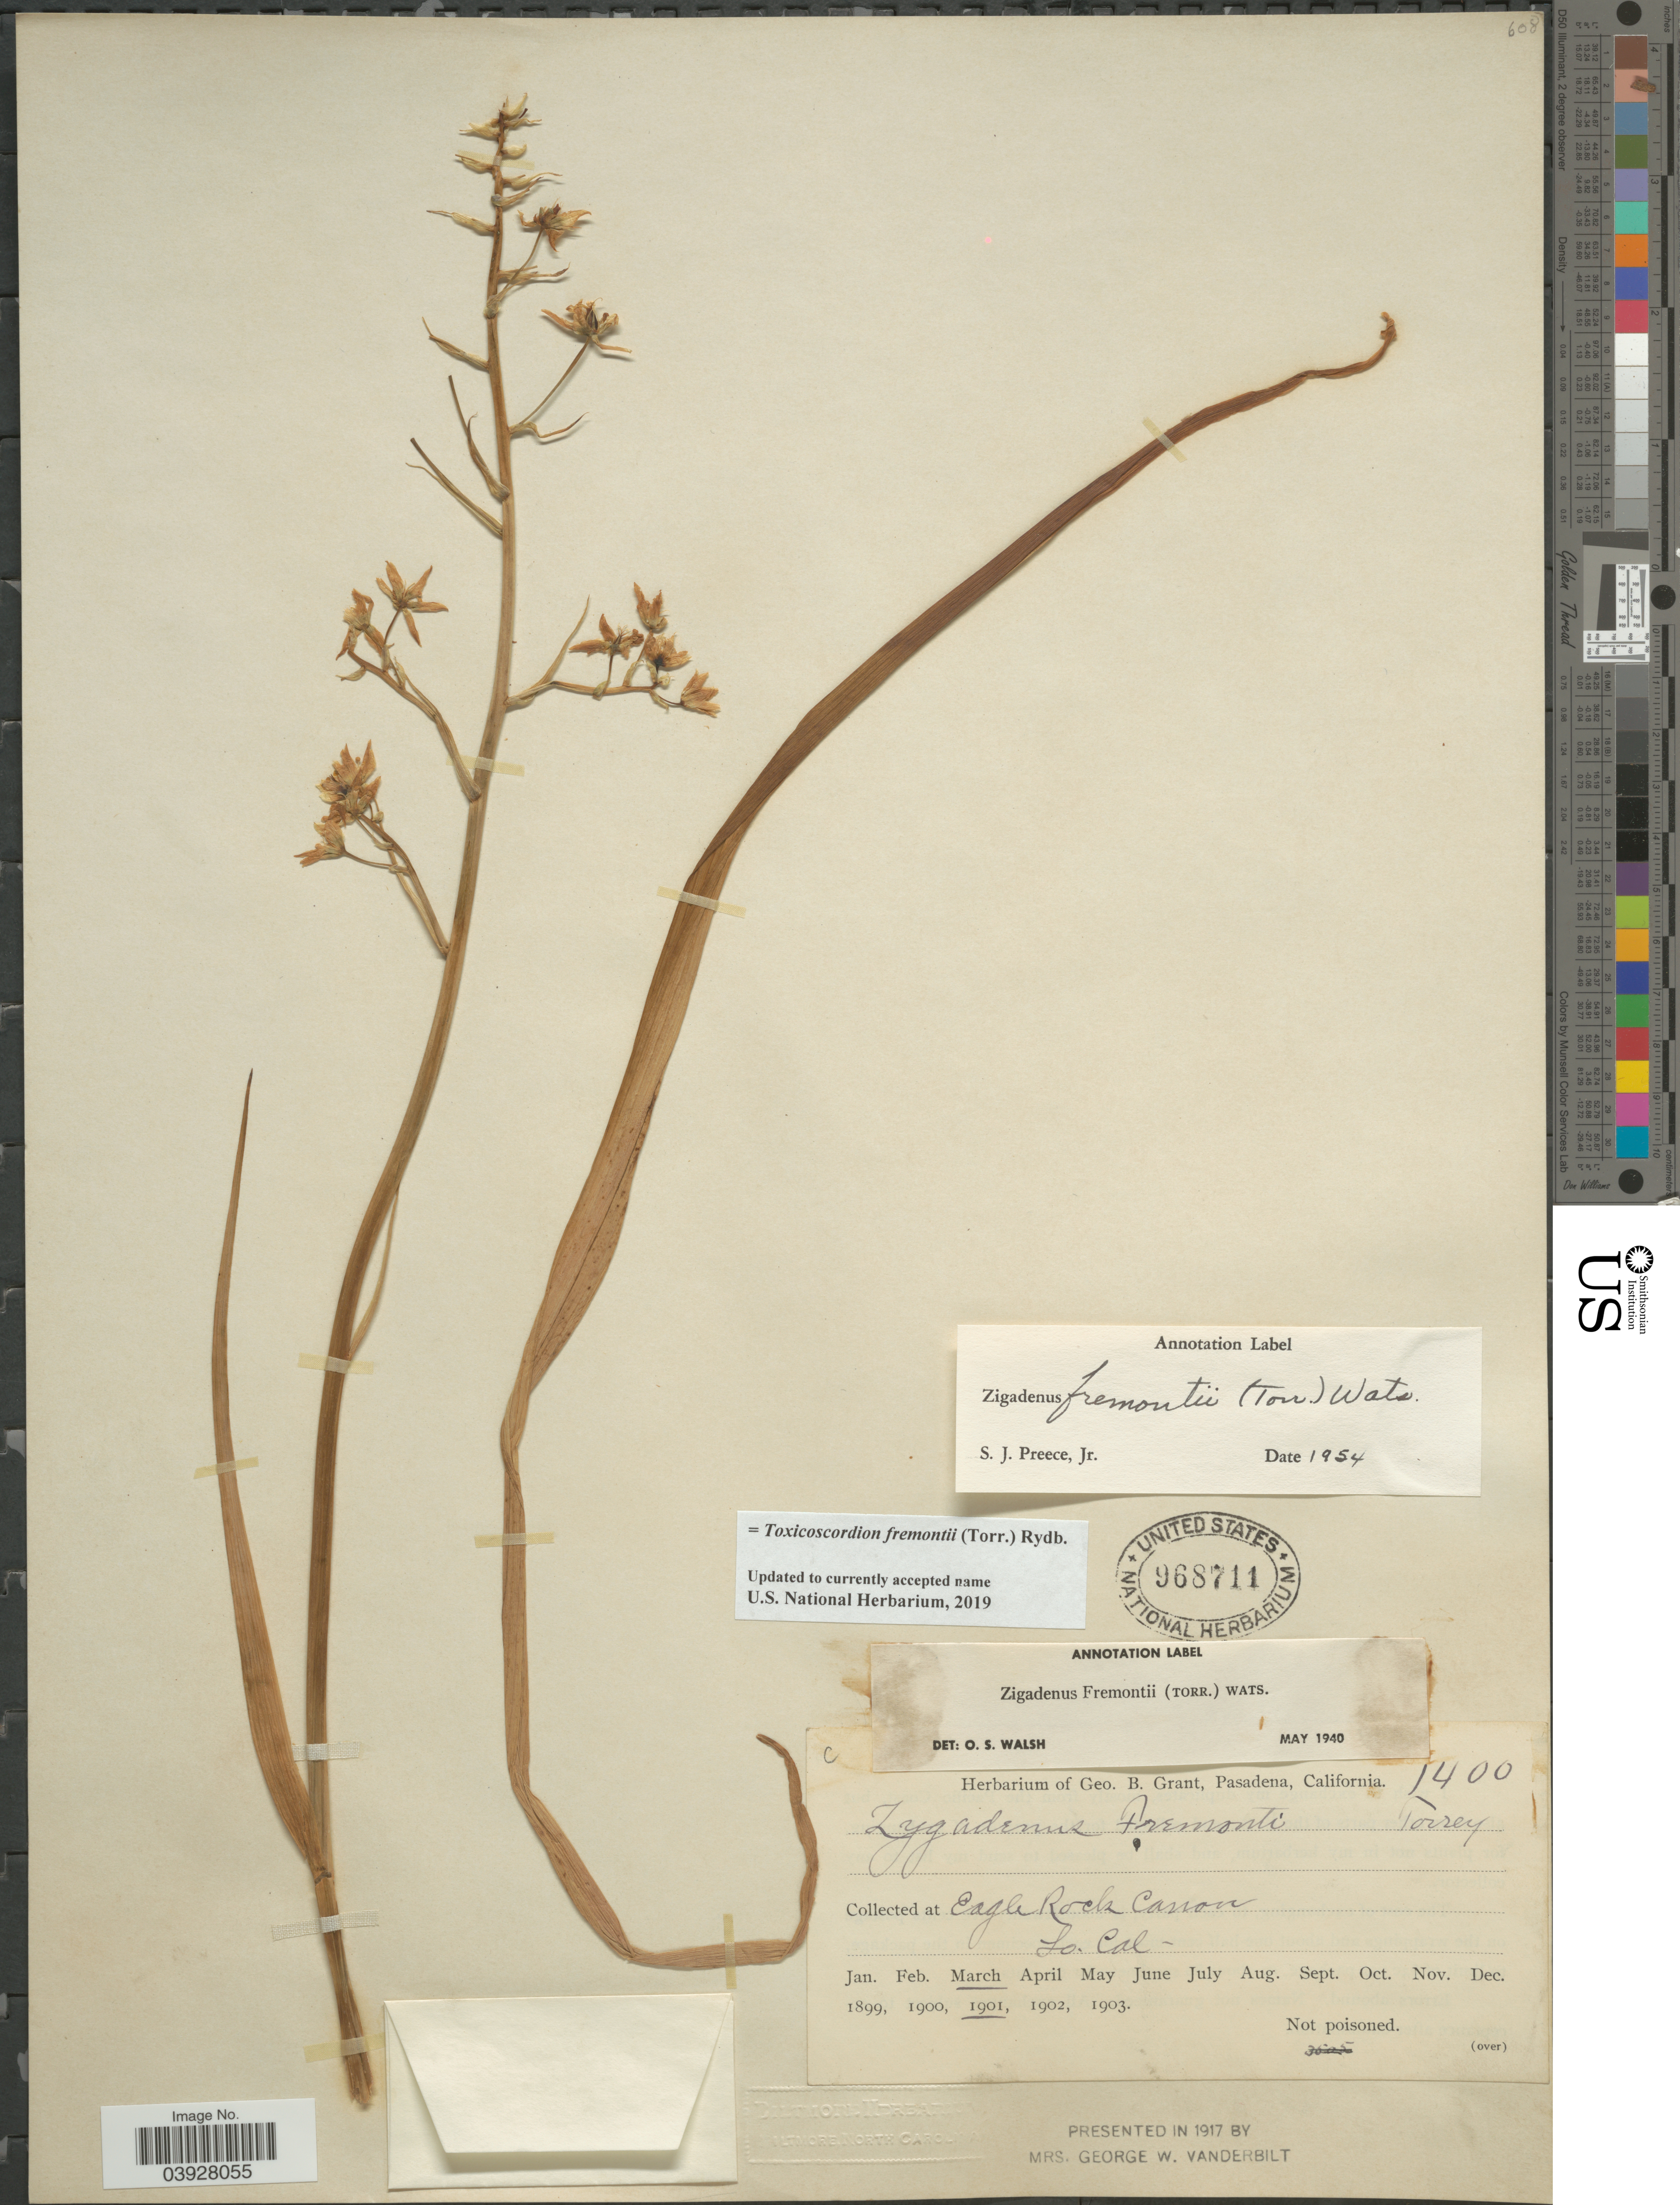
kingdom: Plantae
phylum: Tracheophyta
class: Liliopsida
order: Liliales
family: Melanthiaceae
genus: Toxicoscordion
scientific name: Toxicoscordion fremontii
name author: (Torr.) Rydb.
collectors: ex herb. Geo. B. Grant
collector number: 1400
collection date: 1901-03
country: United States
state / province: California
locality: Eagle Rock Canon. So. Cal.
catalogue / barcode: US 968711